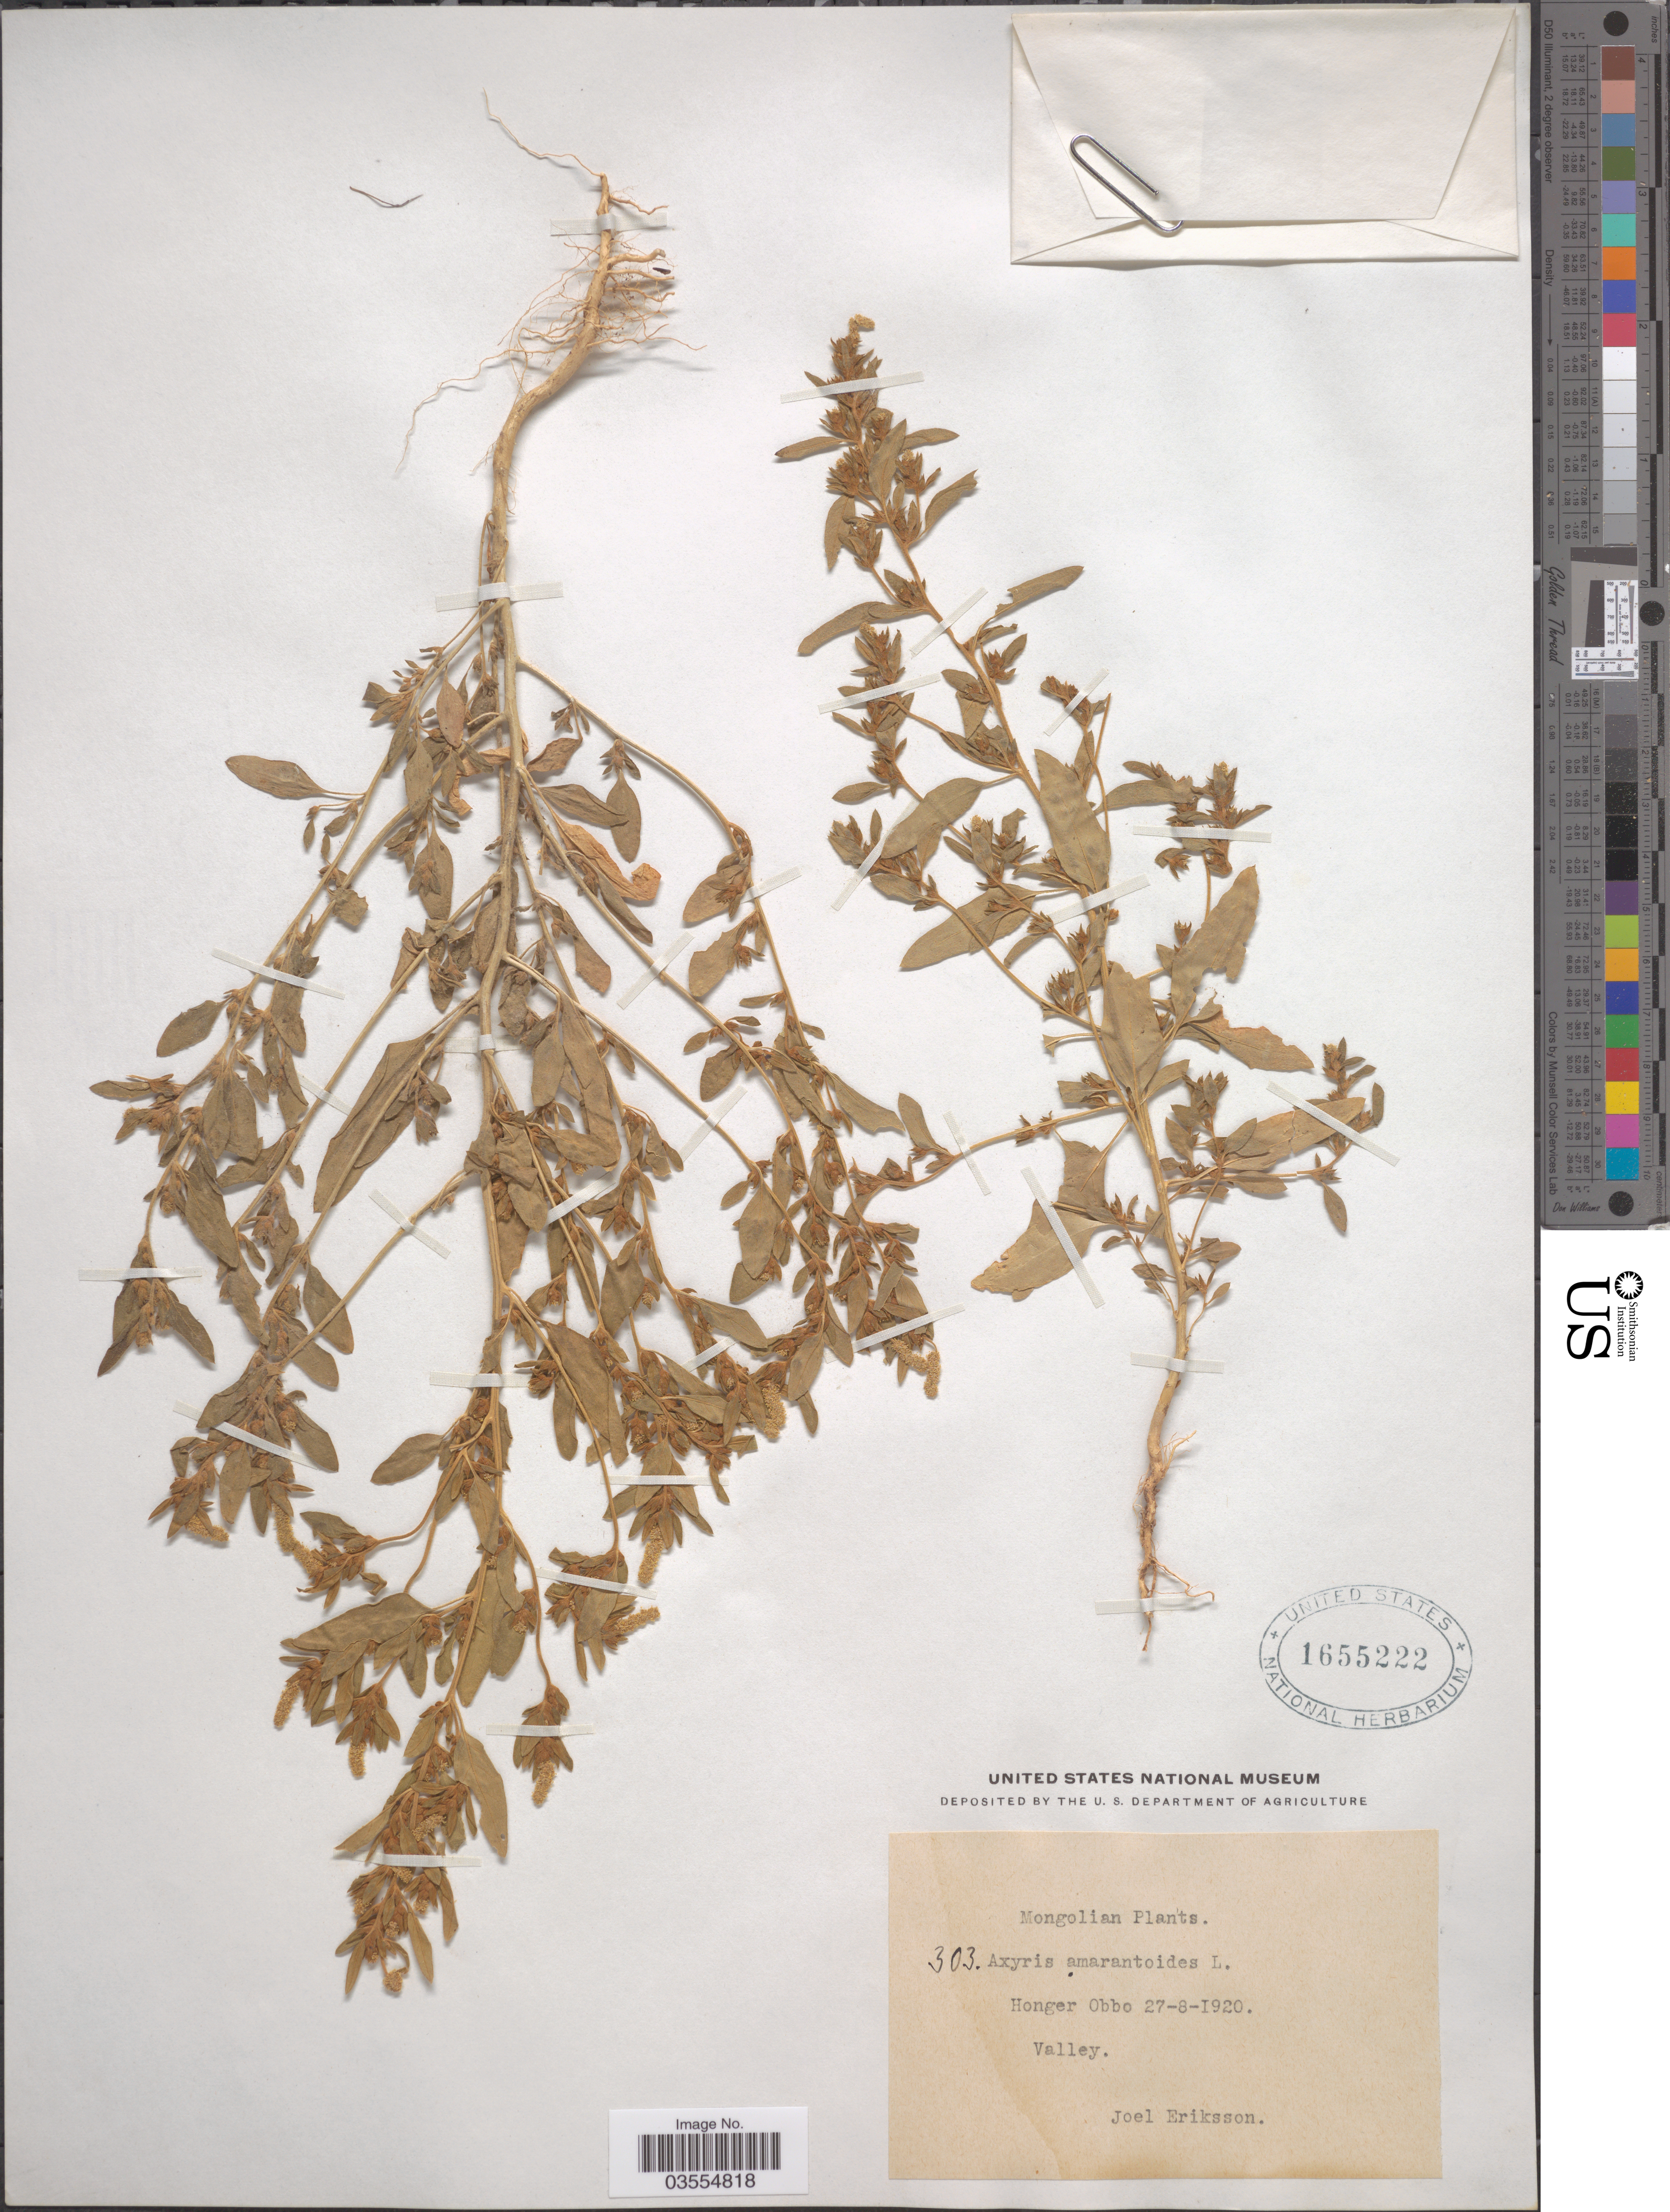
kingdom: Plantae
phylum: Tracheophyta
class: Magnoliopsida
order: Caryophyllales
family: Amaranthaceae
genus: Axyris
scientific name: Axyris amaranthoides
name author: L.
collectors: J. Eriksson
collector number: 303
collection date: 1920-08-27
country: Mongolia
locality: Mongolian, Honger Obbo, Valley.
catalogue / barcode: US 1655222